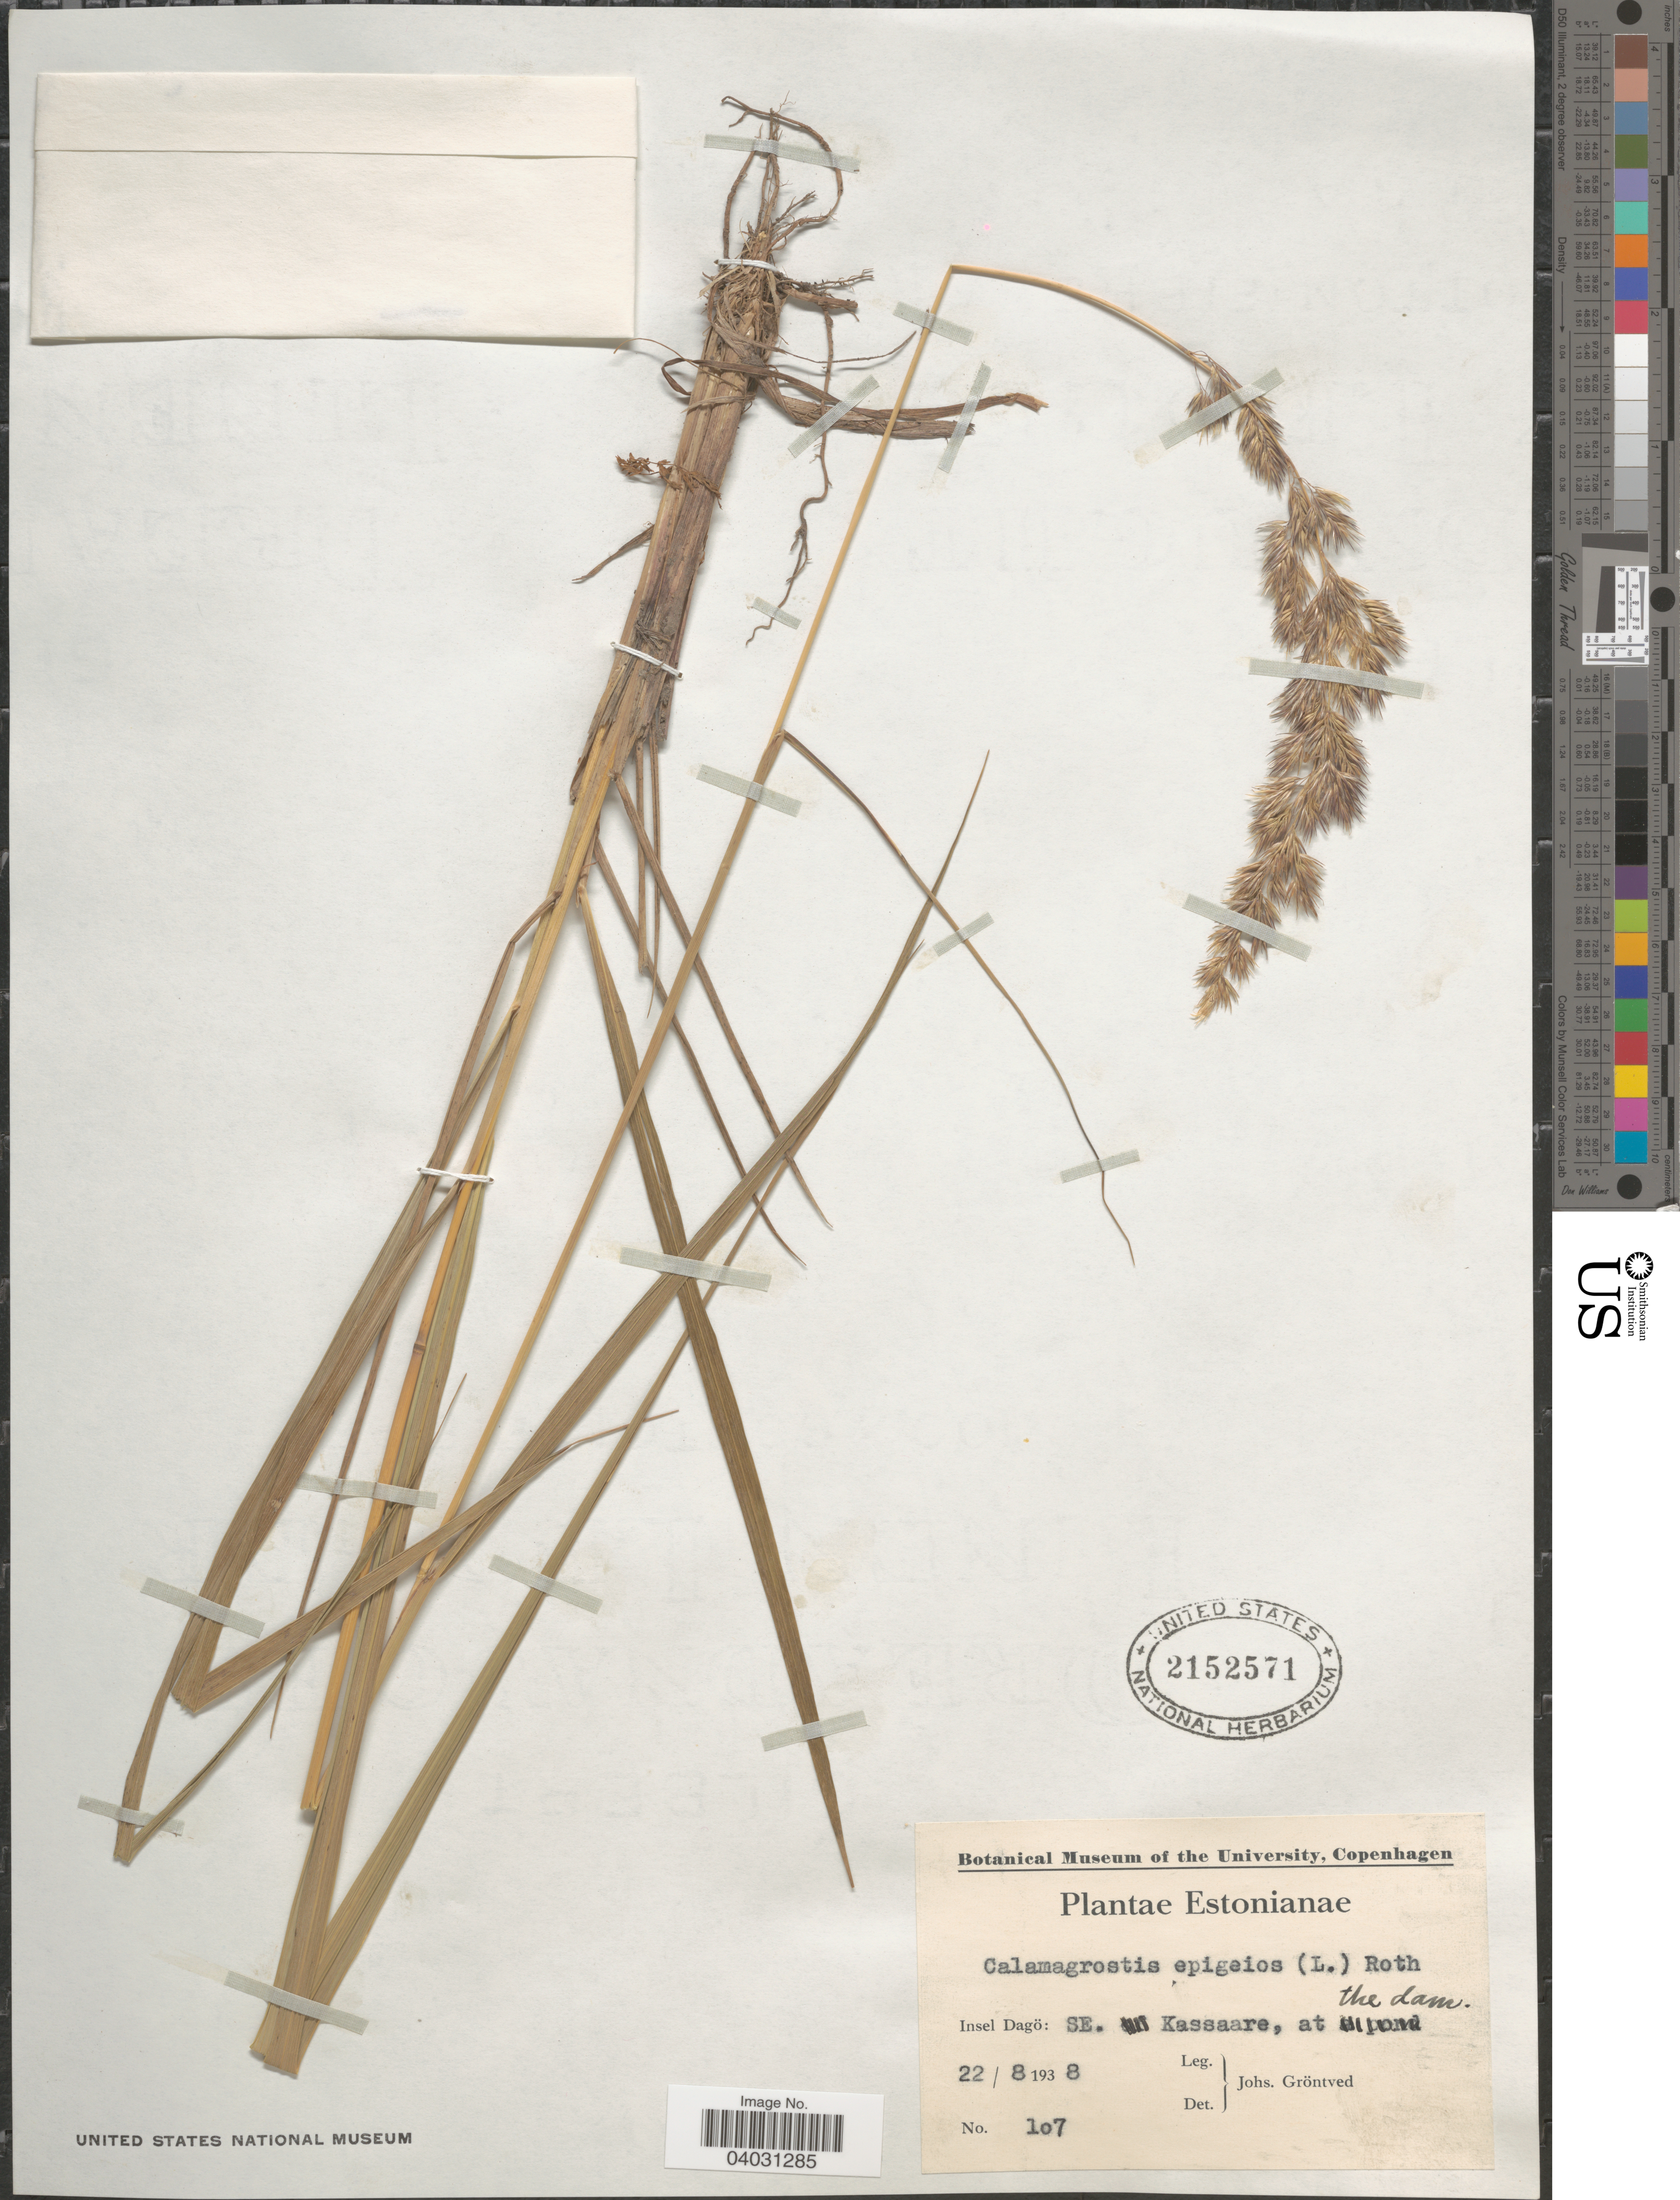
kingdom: Plantae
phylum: Tracheophyta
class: Liliopsida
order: Poales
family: Poaceae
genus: Calamagrostis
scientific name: Calamagrostis epigeios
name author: (L.) Roth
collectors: J. Grontved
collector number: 107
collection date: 1938-08-22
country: Estonia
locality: Estonianae. Insel Dagö: SE. Kassaare, at the dam.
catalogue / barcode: US 2152571